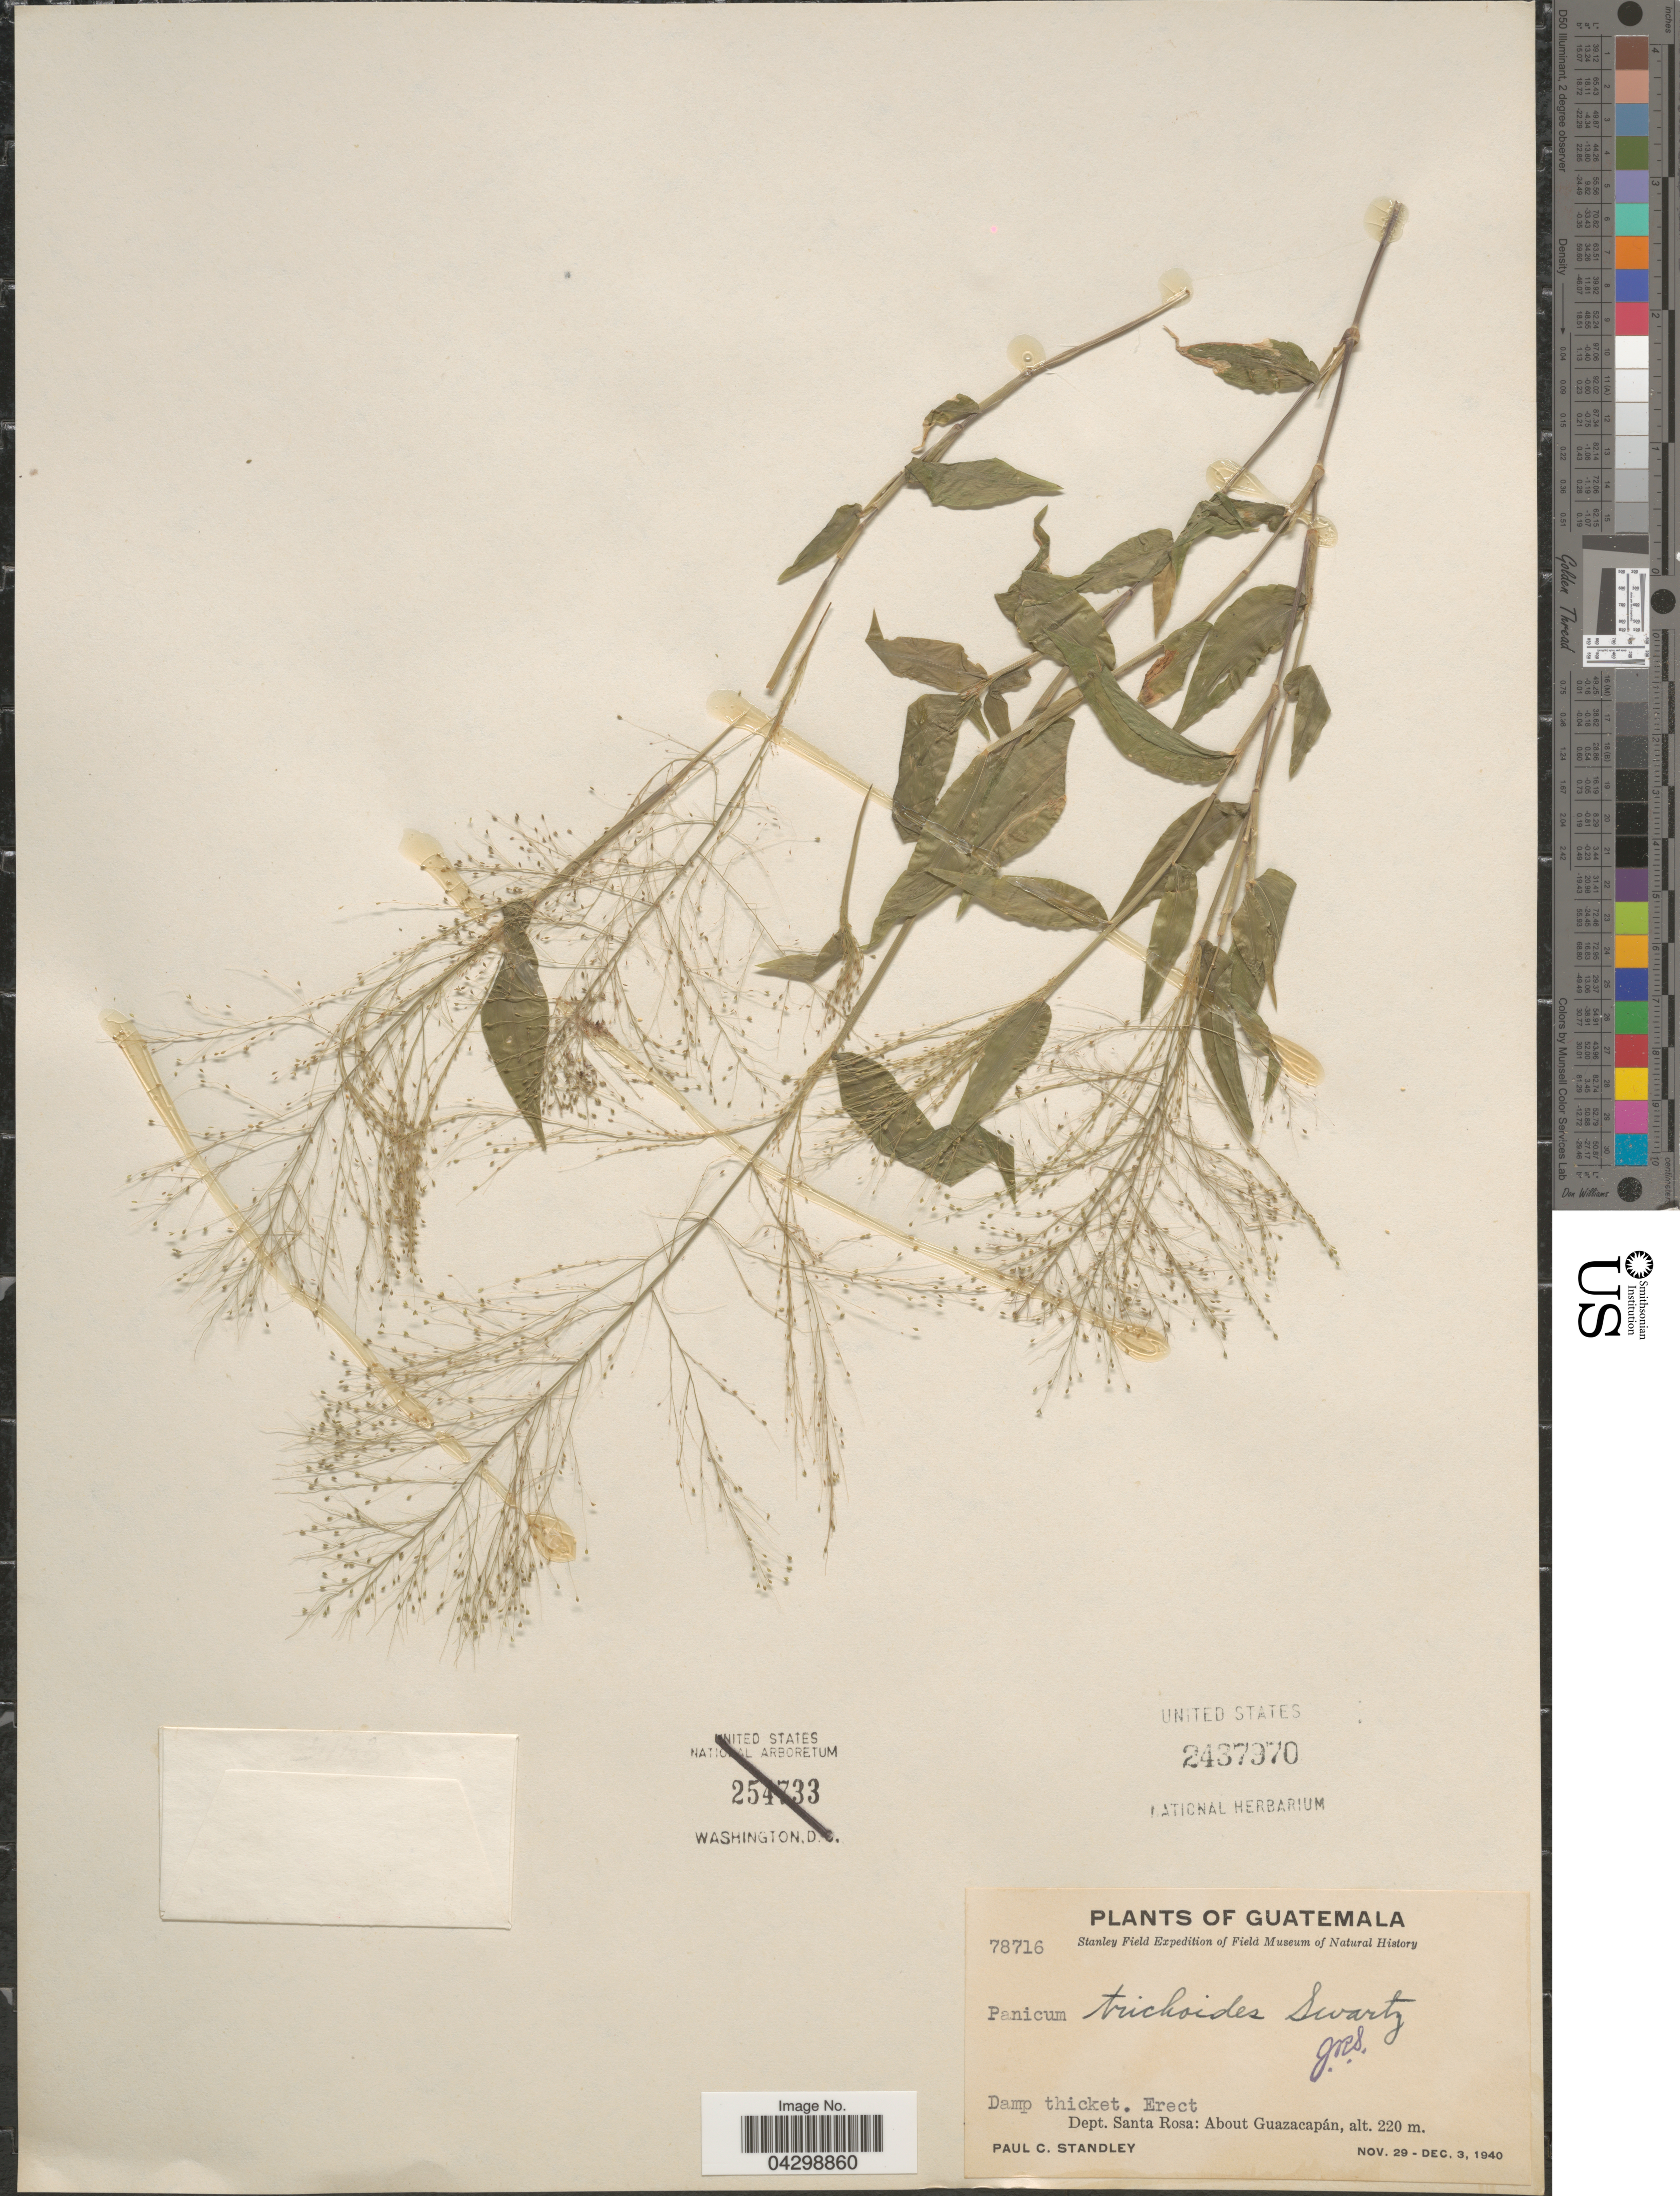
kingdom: Plantae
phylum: Tracheophyta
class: Liliopsida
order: Poales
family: Poaceae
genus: Panicum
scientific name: Panicum trichoides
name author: Sw.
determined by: Swallen, Jason R.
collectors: P. C. Standley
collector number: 78716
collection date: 1940-11-29/1940-12-03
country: Guatemala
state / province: Santa Rosa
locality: Stanley Field Expedition. Dept. Santa Rosa: About Guazacapán.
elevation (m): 220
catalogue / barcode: US 2437970